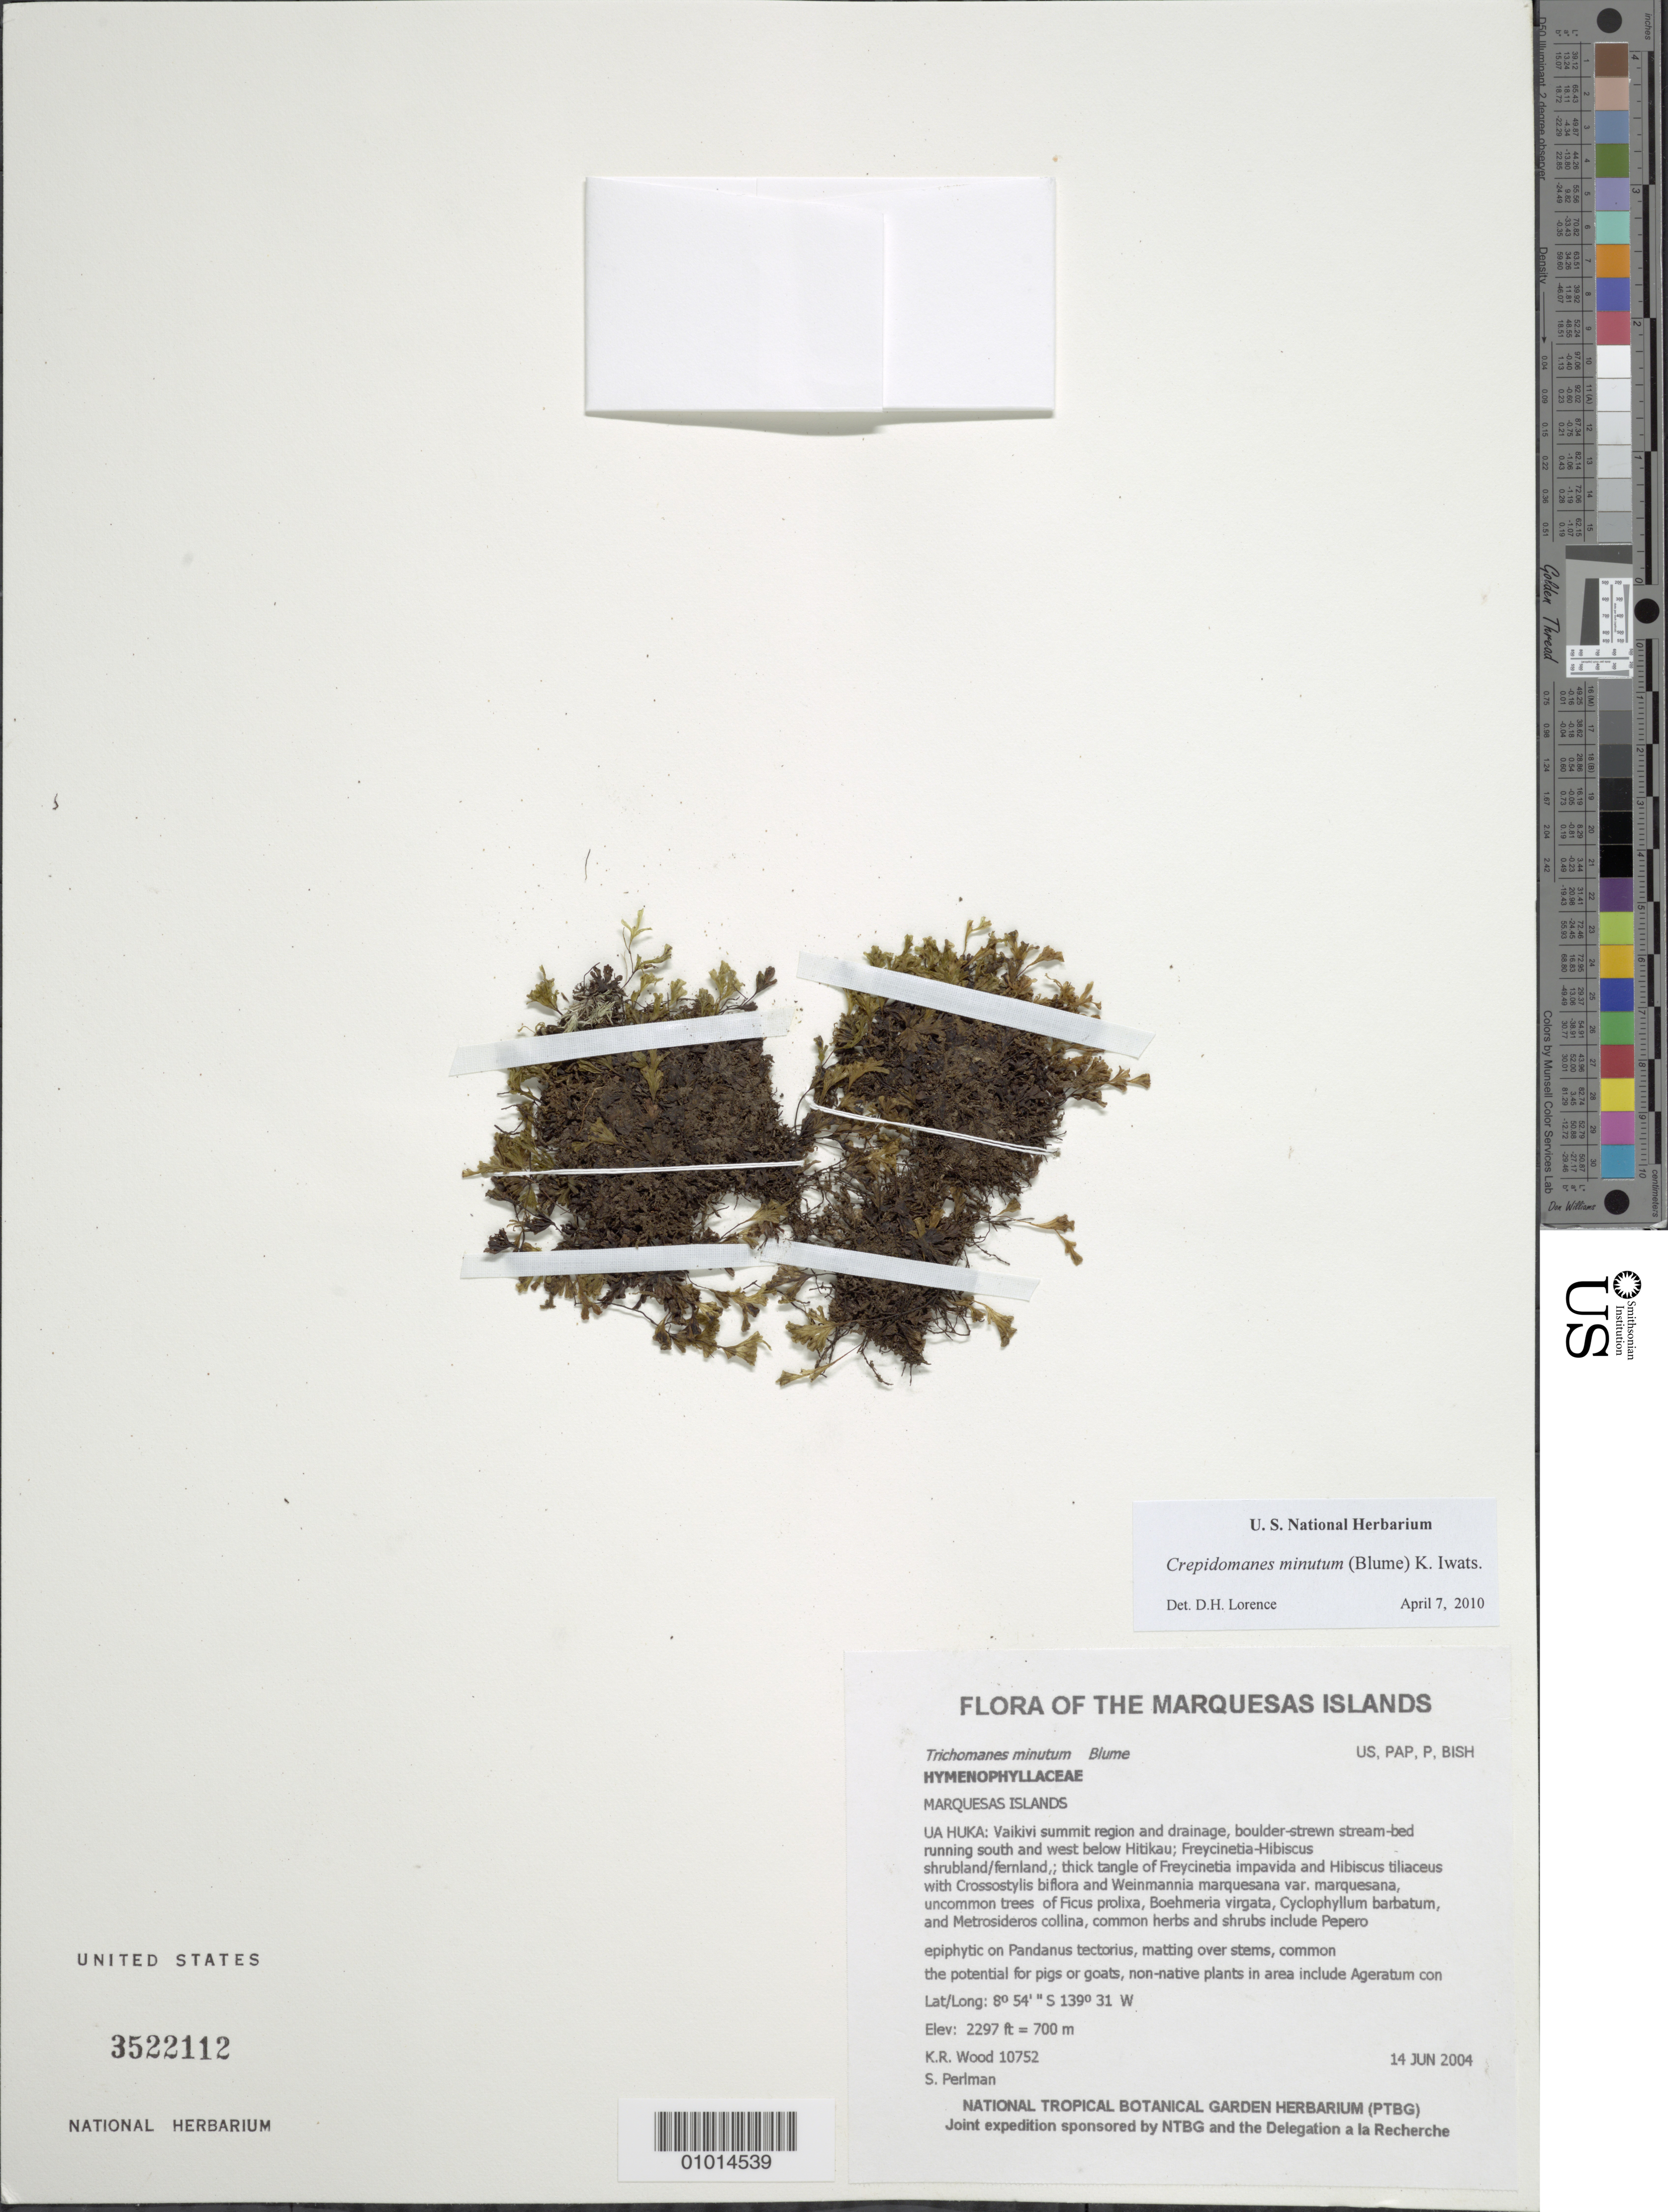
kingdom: Plantae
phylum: Tracheophyta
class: Polypodiopsida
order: Hymenophyllales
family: Hymenophyllaceae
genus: Crepidomanes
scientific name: Crepidomanes minutum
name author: (Blume) K. Iwats.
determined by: Lorence, David H., (PTBG), National Tropical Botanical Garden (UNITED STATES)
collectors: K. R. Wood & S. P. Perlman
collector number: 10752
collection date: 2004-06-14/2004-06-15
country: French Polynesia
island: Ua Huka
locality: Vaikivi summit region and drainage, boulder-strewn stream-bed running south and west below Hitikau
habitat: Freycinetia-Hibiscus shrubland/fernland,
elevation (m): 700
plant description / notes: the potential for pigs or goats, non-native plants in area include Ageratum conyzoides, Cordyline fruticosa, Dioscorea pentaphylla, and Zingiber zerumbet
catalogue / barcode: US 3522112